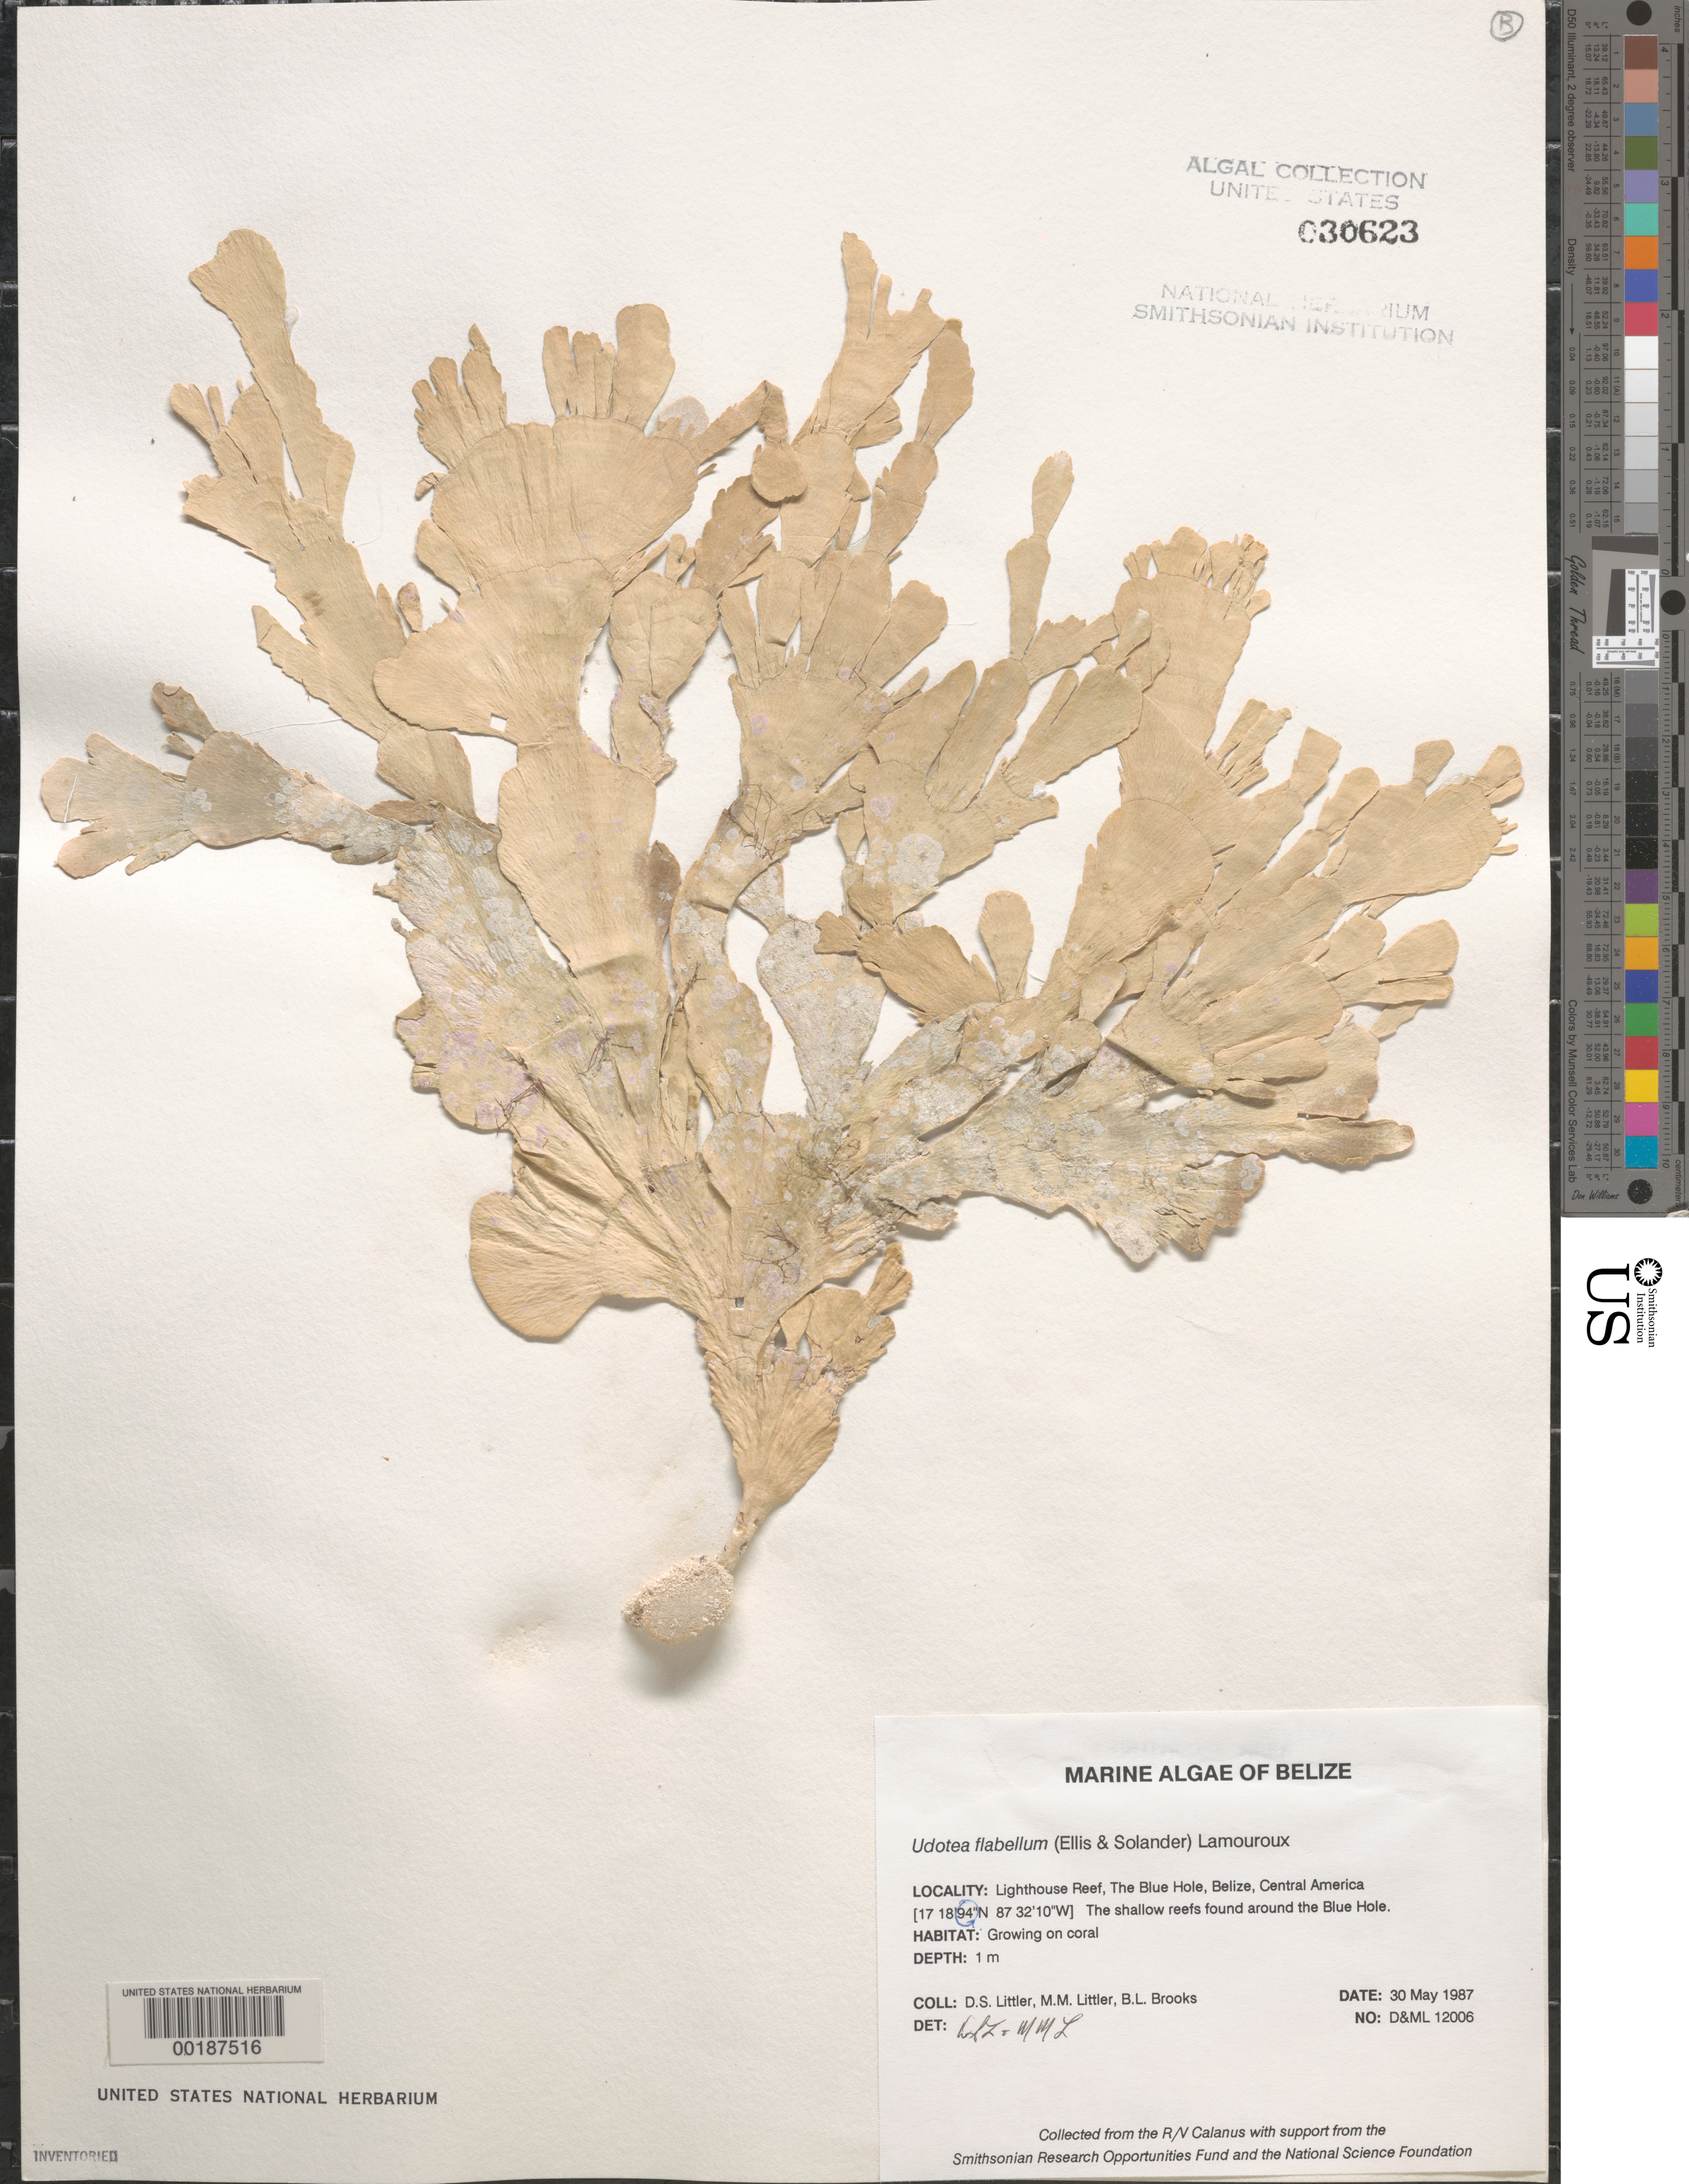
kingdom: Plantae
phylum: Chlorophyta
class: Ulvophyceae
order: Bryopsidales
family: Udoteaceae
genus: Udotea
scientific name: Udotea flabellum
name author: (J. Ellis & Sol.) M. Howe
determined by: Littler, D. S.; Littler, M. M.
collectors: D. S. Littler, M. M. Littler & B. Brooks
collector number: D&ML 12006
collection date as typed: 30 May 1987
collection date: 1987-05-30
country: Belize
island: Lighthouse Reef Atoll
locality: The Blue Hole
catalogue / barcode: US 30623